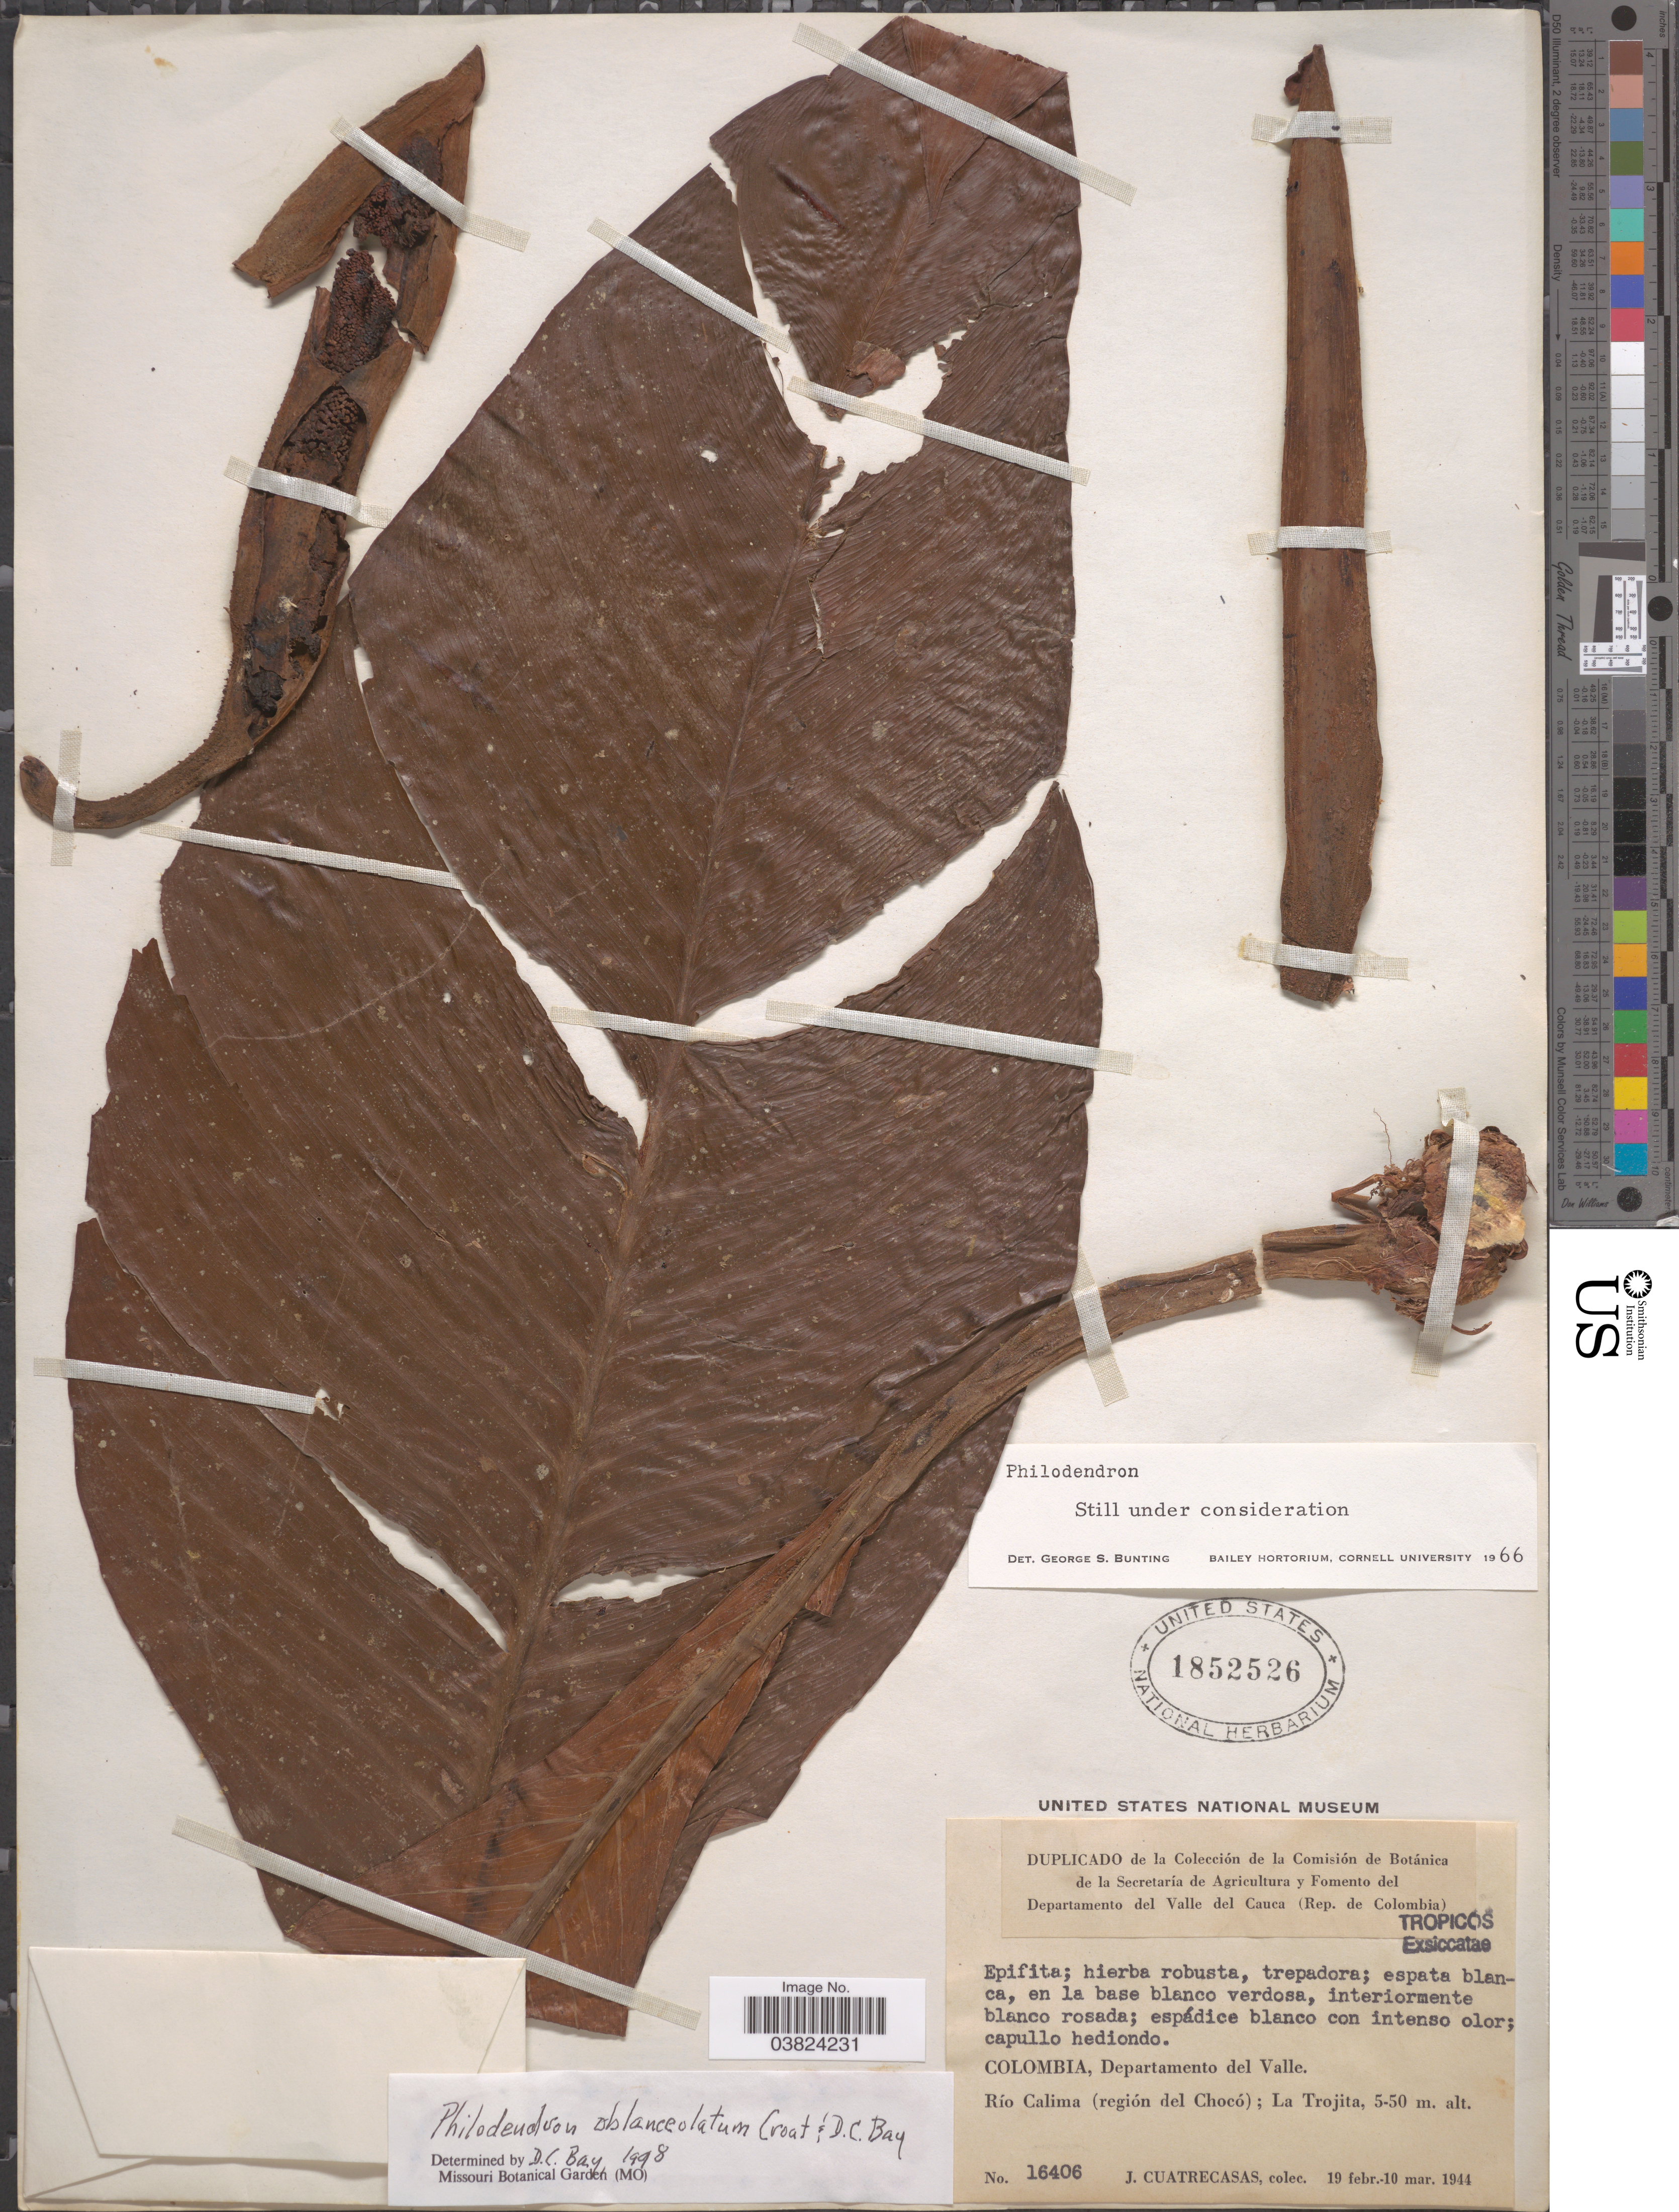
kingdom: Plantae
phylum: Tracheophyta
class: Liliopsida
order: Alismatales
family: Araceae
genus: Philodendron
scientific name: Philodendron oblanceolatum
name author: Croat & D.C. Bay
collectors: J. Cuatrecasas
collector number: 16406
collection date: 1944-02-19/1944-03-10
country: Colombia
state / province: Valle del Cauca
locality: Departamento del Valle. Río Calima (región del Chocó); La Trojita.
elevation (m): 5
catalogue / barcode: US 1852526